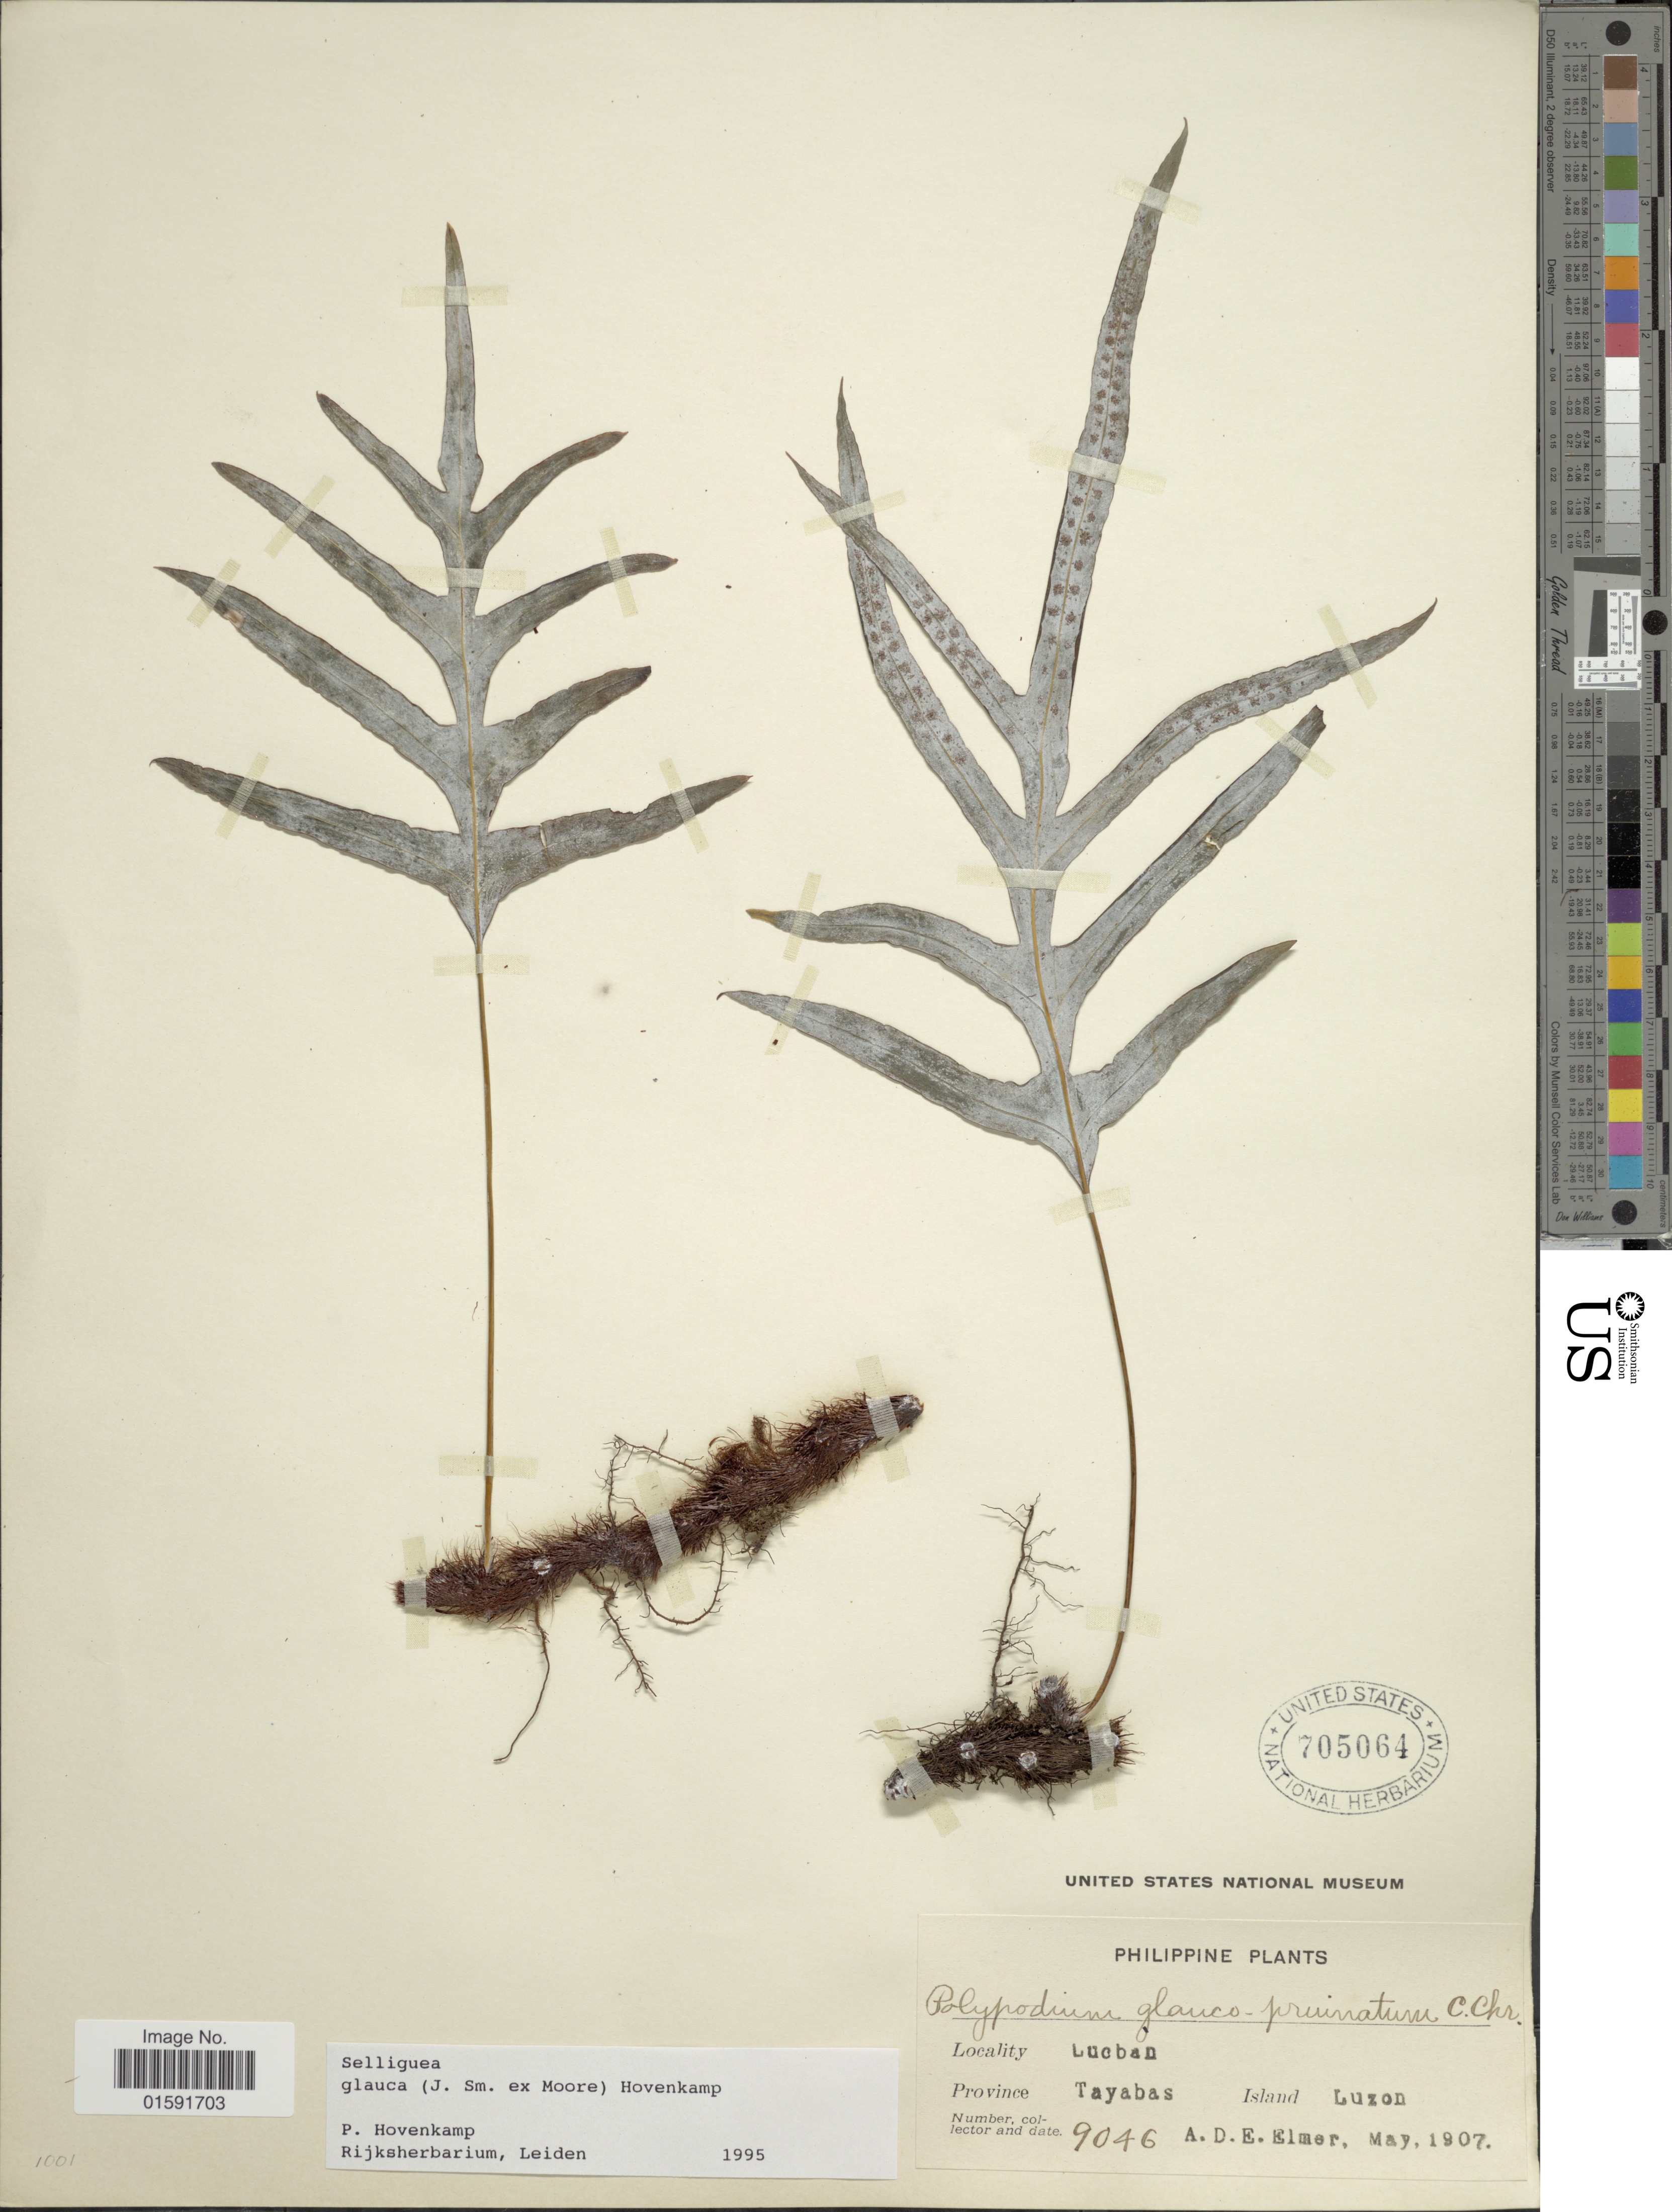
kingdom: Plantae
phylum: Tracheophyta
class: Polypodiopsida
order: Polypodiales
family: Polypodiaceae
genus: Selliguea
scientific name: Selliguea glauca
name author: (J. Sm. ex Brack.) Hovenkamp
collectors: A. D. E. Elmer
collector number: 9046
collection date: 1907-05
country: Philippines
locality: Lucban, Tayabas, Luzon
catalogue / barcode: US 705064